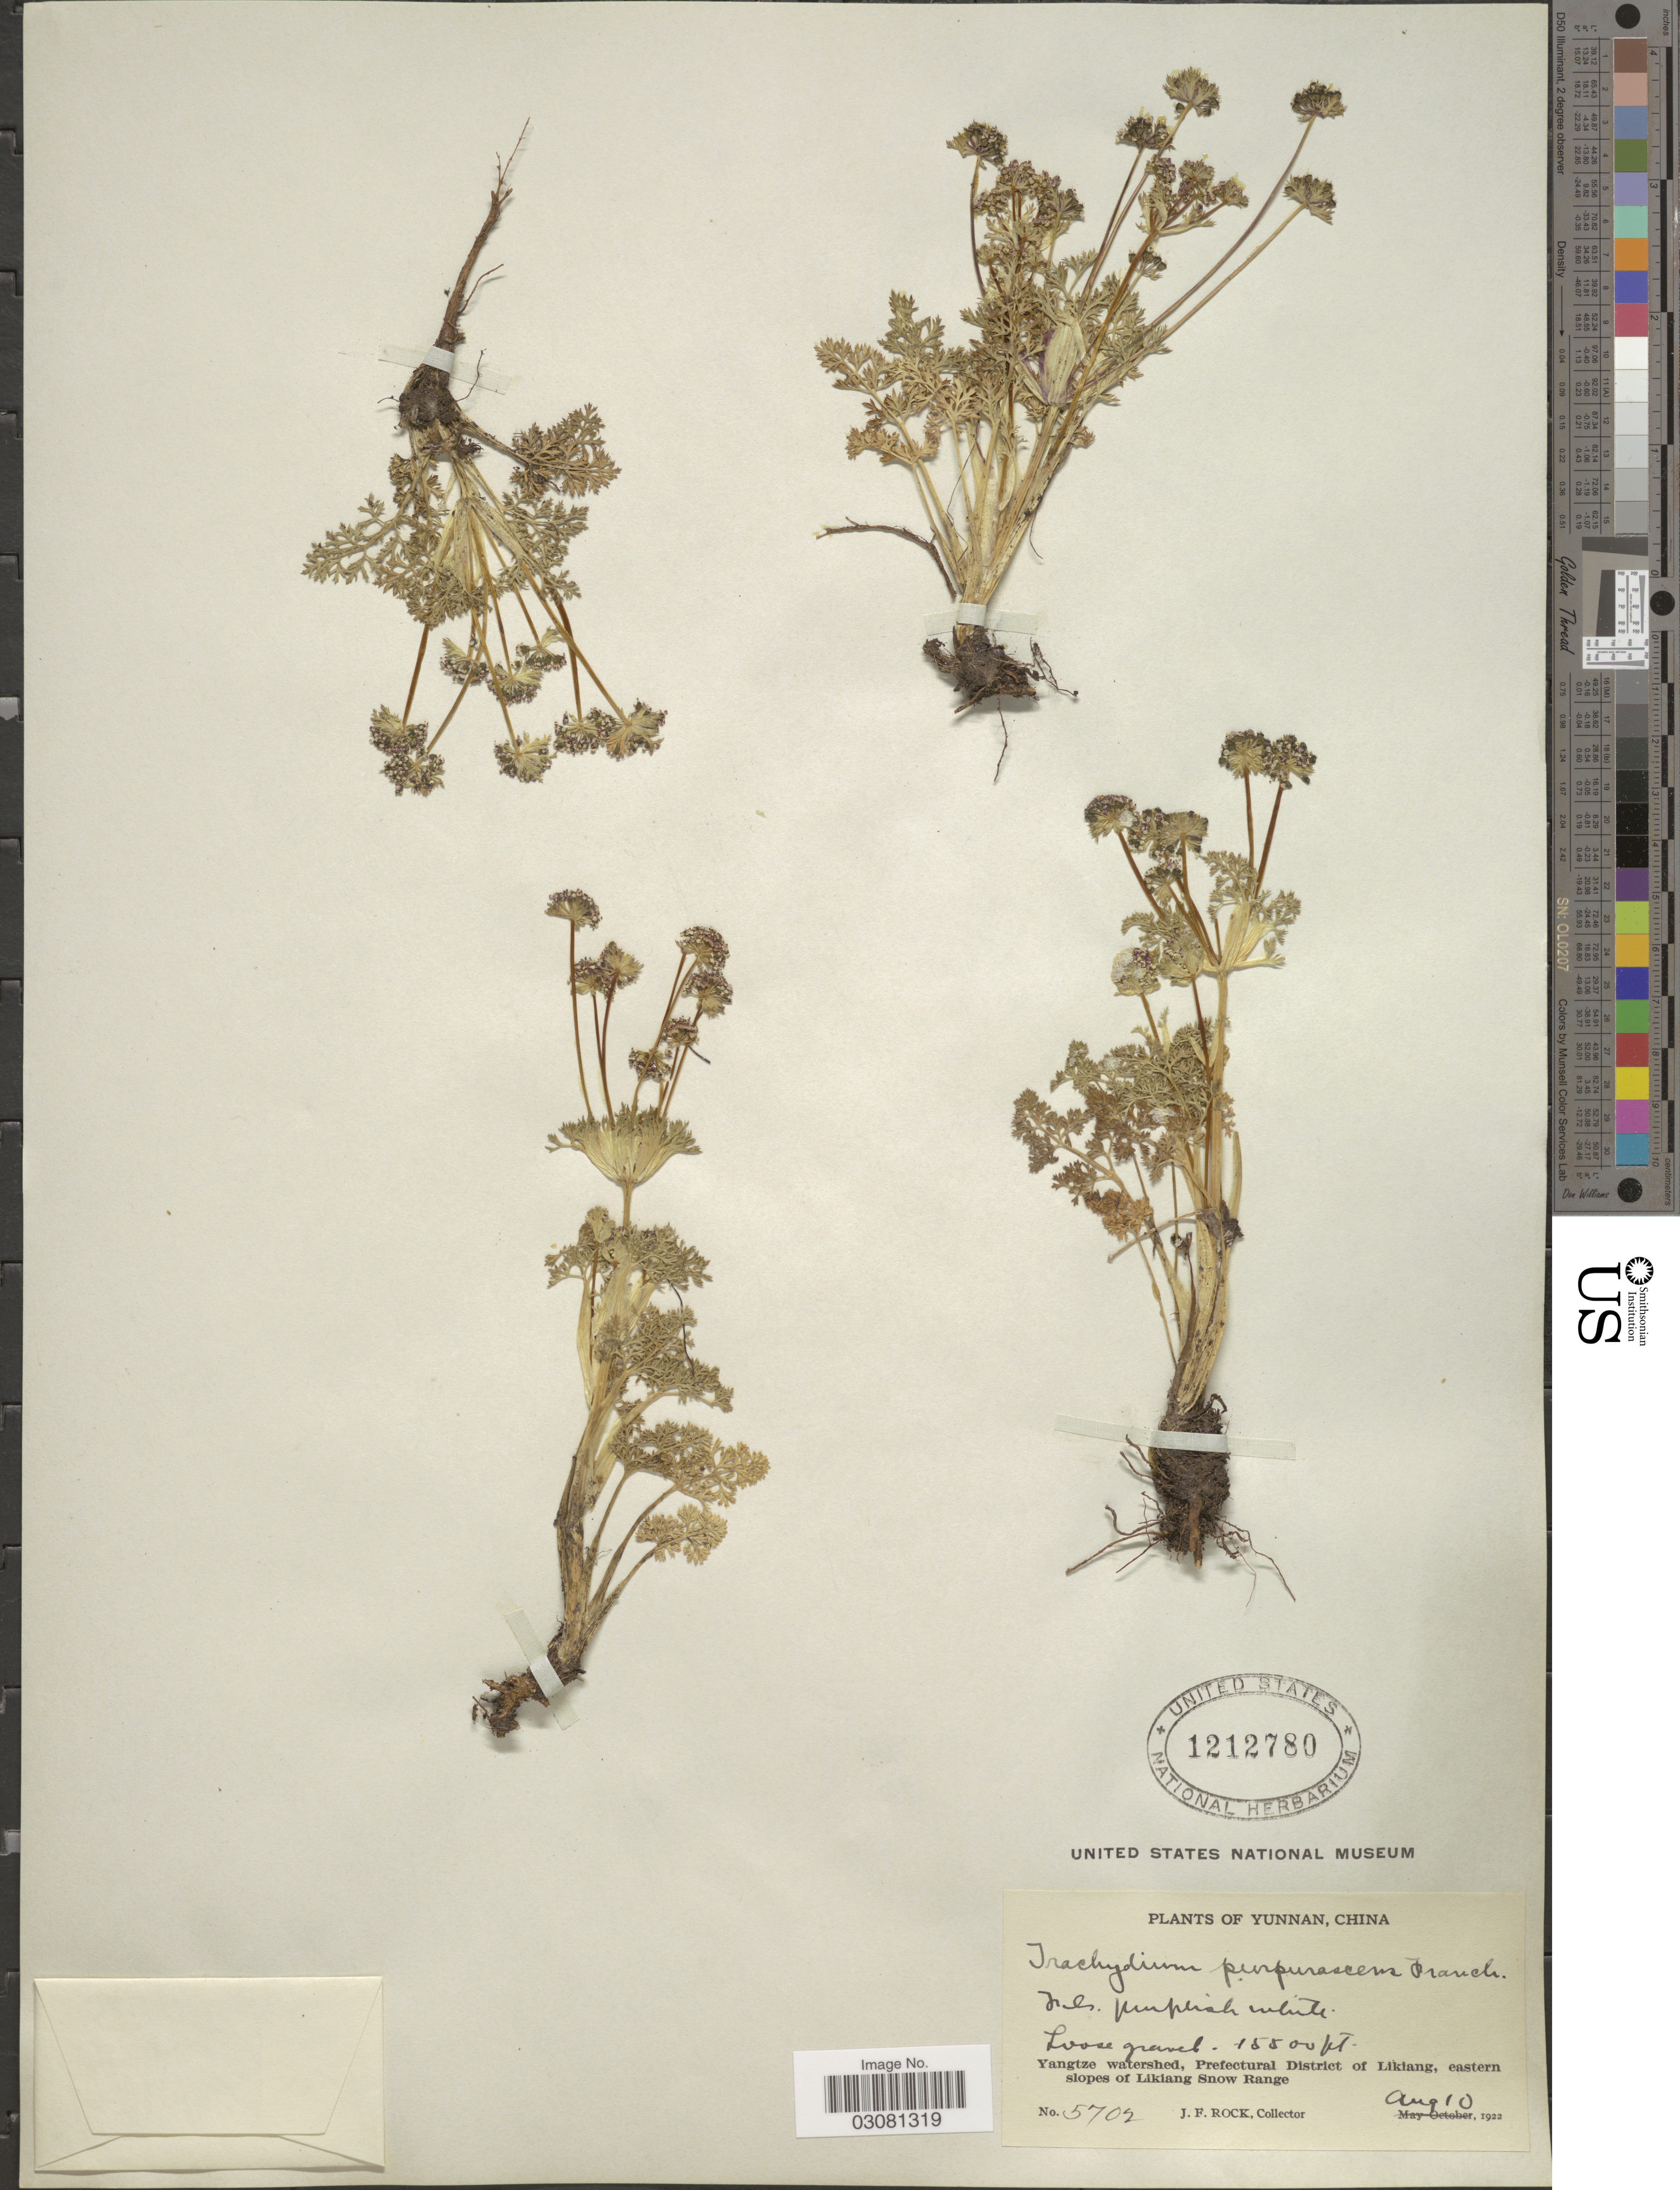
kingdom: Plantae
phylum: Tracheophyta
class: Magnoliopsida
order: Apiales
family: Apiaceae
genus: Trachydium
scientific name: Trachydium purpurascens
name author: Franch.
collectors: J. Rock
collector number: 5702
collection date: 1922-08-10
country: China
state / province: Yunnan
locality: Yangtze watershed, Prefectural District of Likiang, eastern slopes of Likiang Snow Range.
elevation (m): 4724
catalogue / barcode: US 1212780